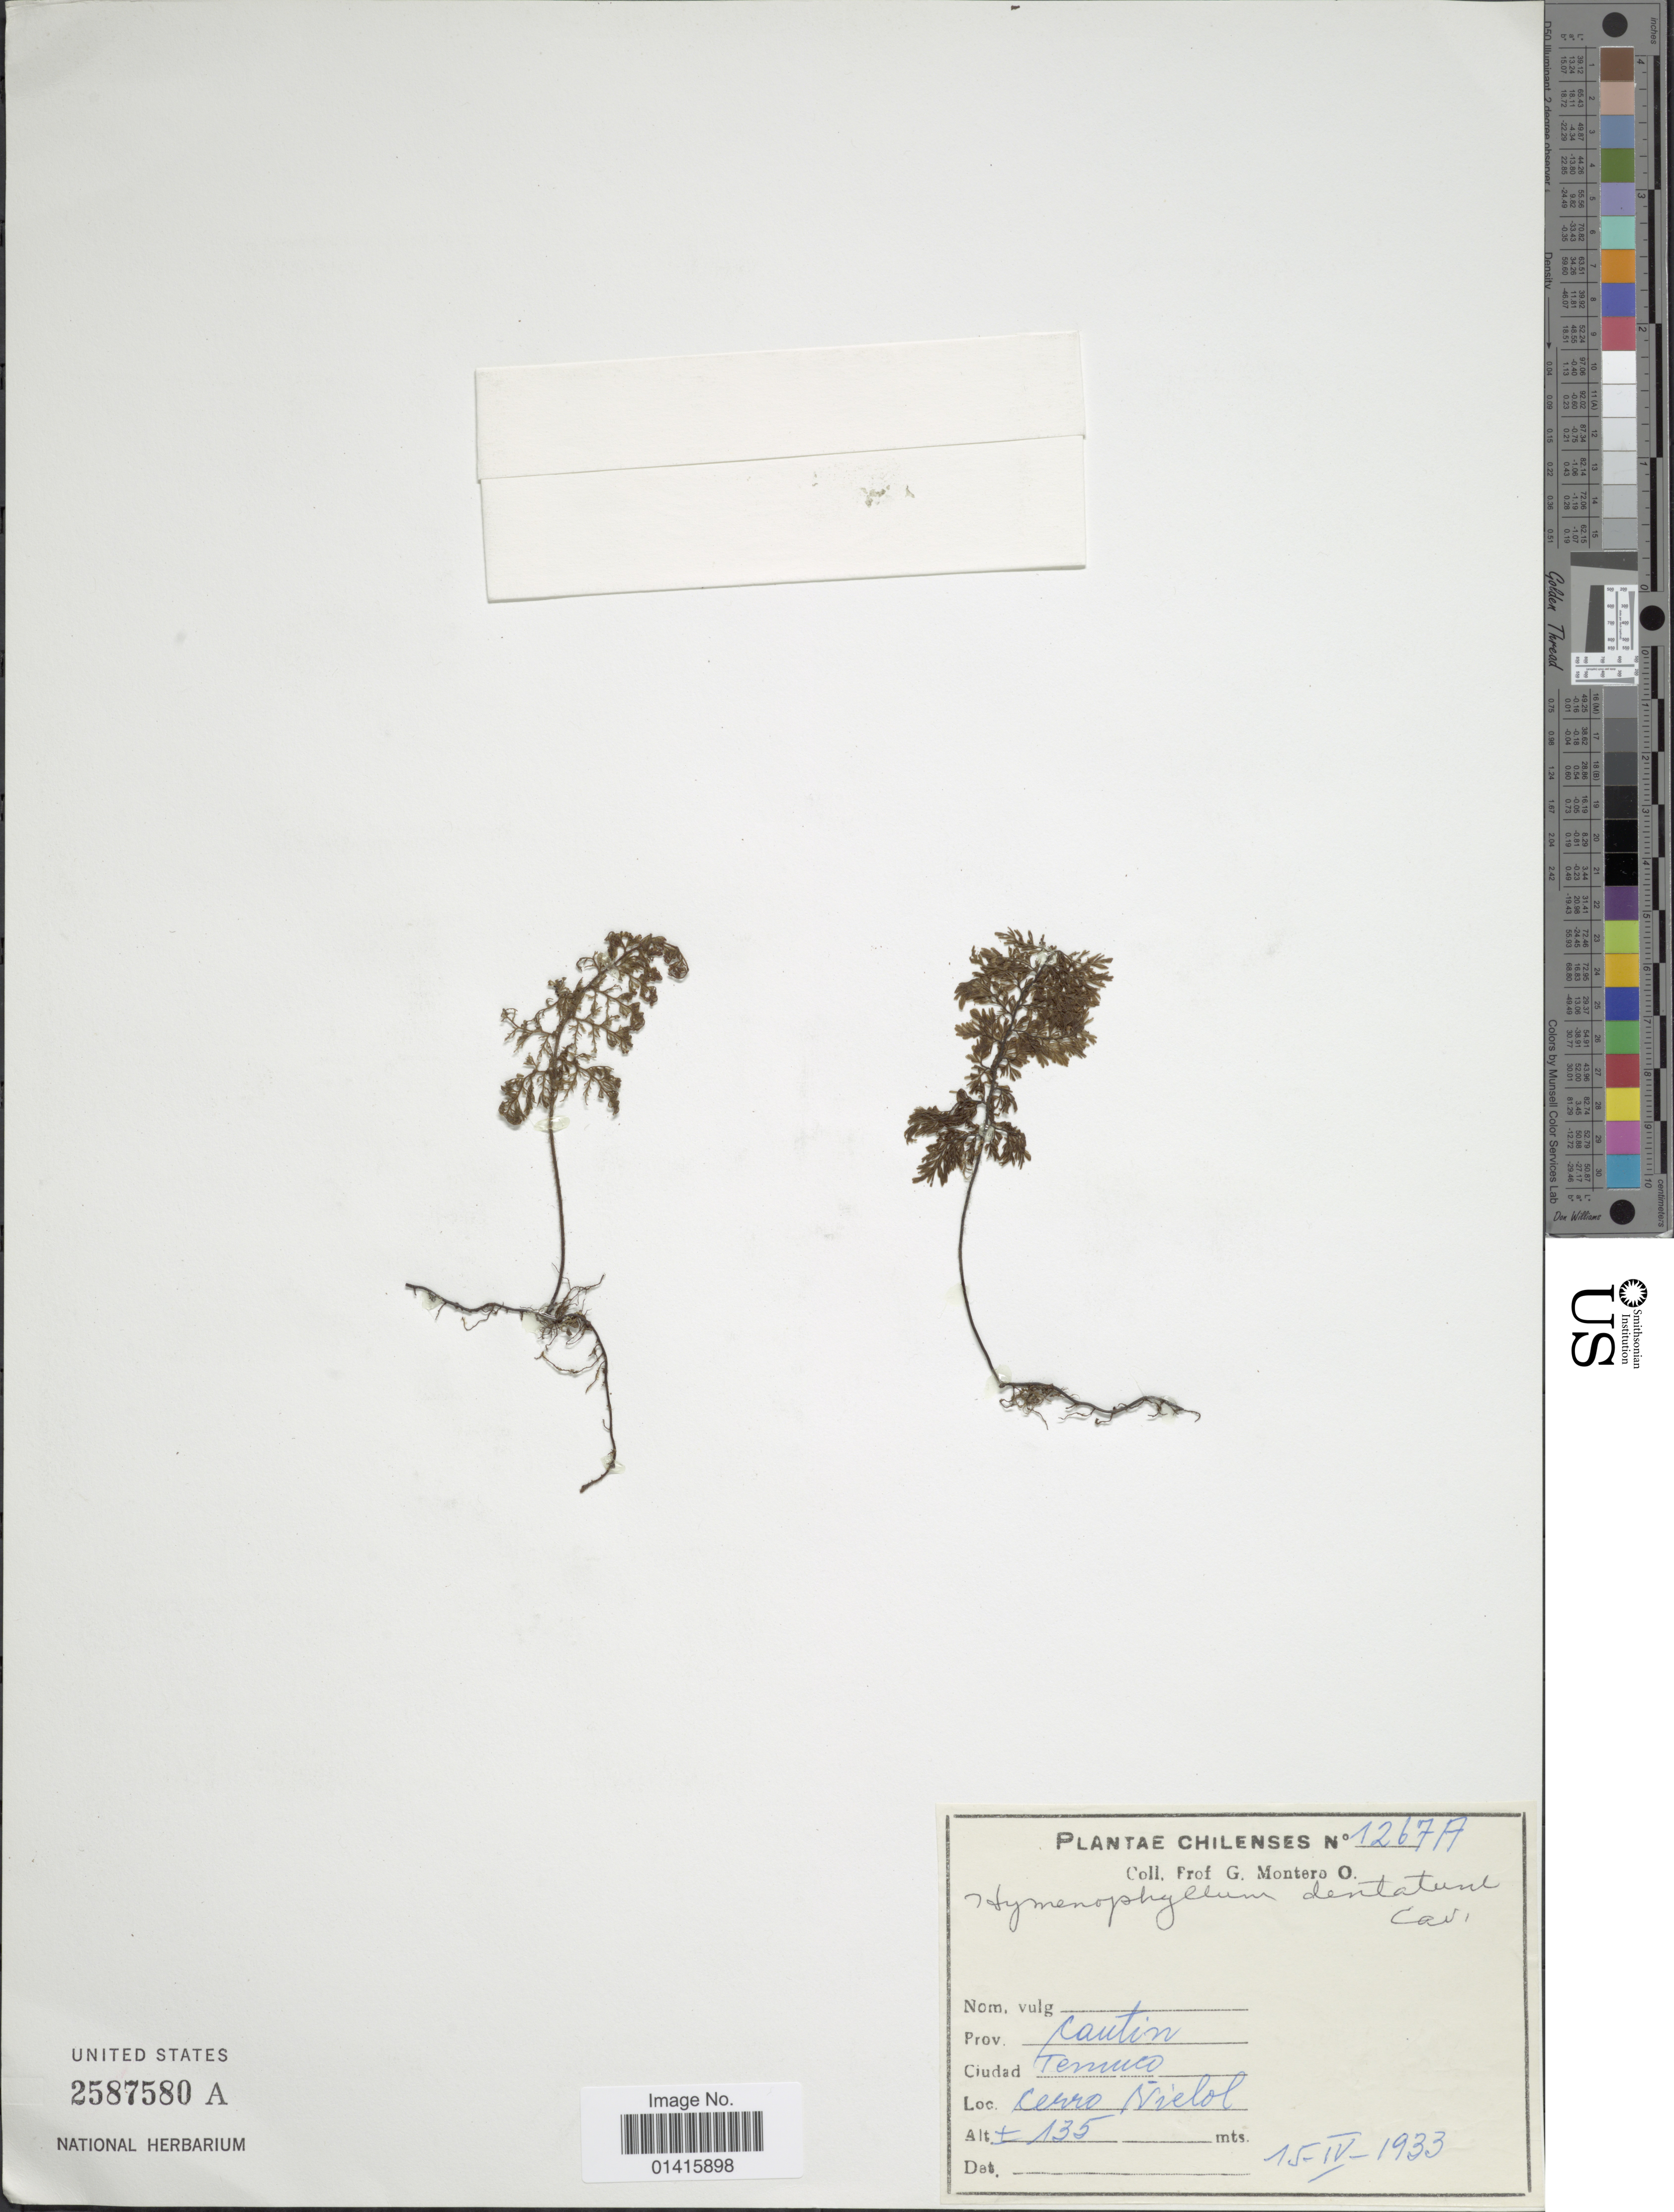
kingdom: Plantae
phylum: Tracheophyta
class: Polypodiopsida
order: Hymenophyllales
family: Hymenophyllaceae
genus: Hymenophyllum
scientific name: Hymenophyllum dentatum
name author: Cav.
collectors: G. Montero O.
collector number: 1267A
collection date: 1933-04-15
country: Chile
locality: Prov. Cantin, Ternuco, Cerro Nielol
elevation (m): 135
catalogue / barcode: US 2587580A